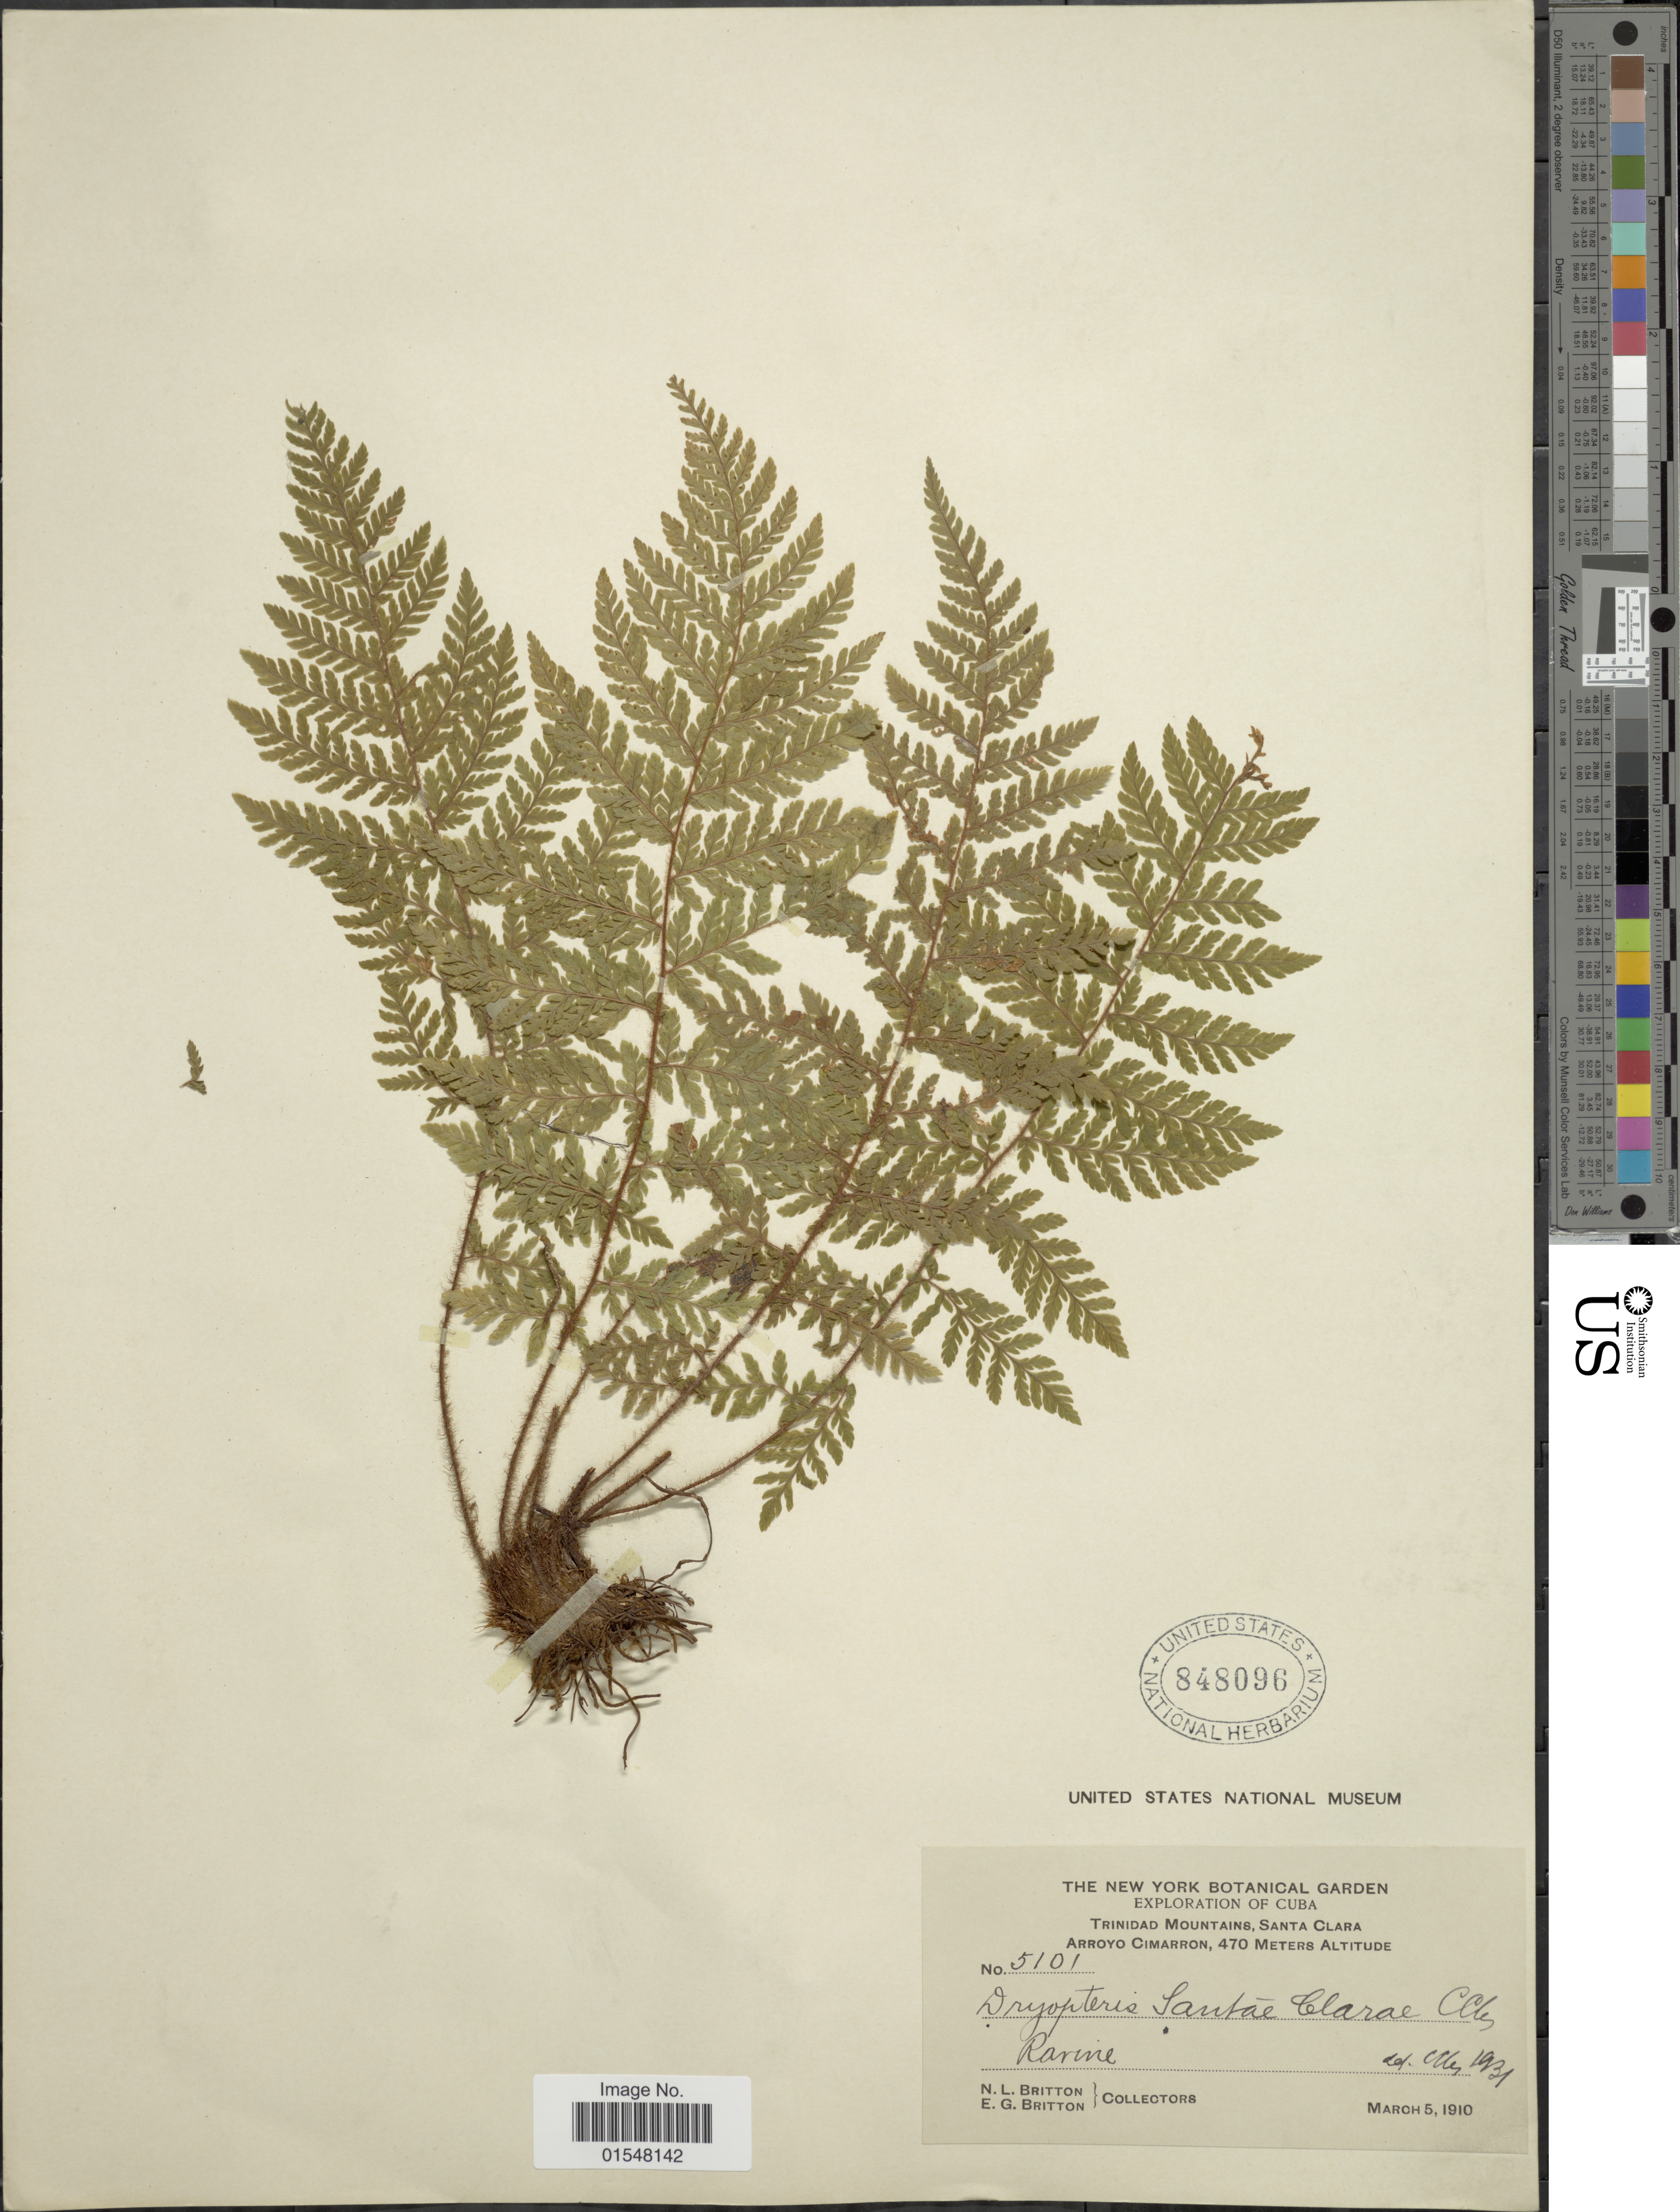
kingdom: Plantae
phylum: Tracheophyta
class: Polypodiopsida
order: Polypodiales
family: Dryopteridaceae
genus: Ctenitis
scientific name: Ctenitis santae-clarae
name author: (C. Chr.) Ching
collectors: N. Britton & E. G. Britton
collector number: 5101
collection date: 1910-03-05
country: Cuba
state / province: Las Villas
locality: Trinidad Mountains, Santa Clara, Arroyo Cimarron, Ravine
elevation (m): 470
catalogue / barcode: US 848096